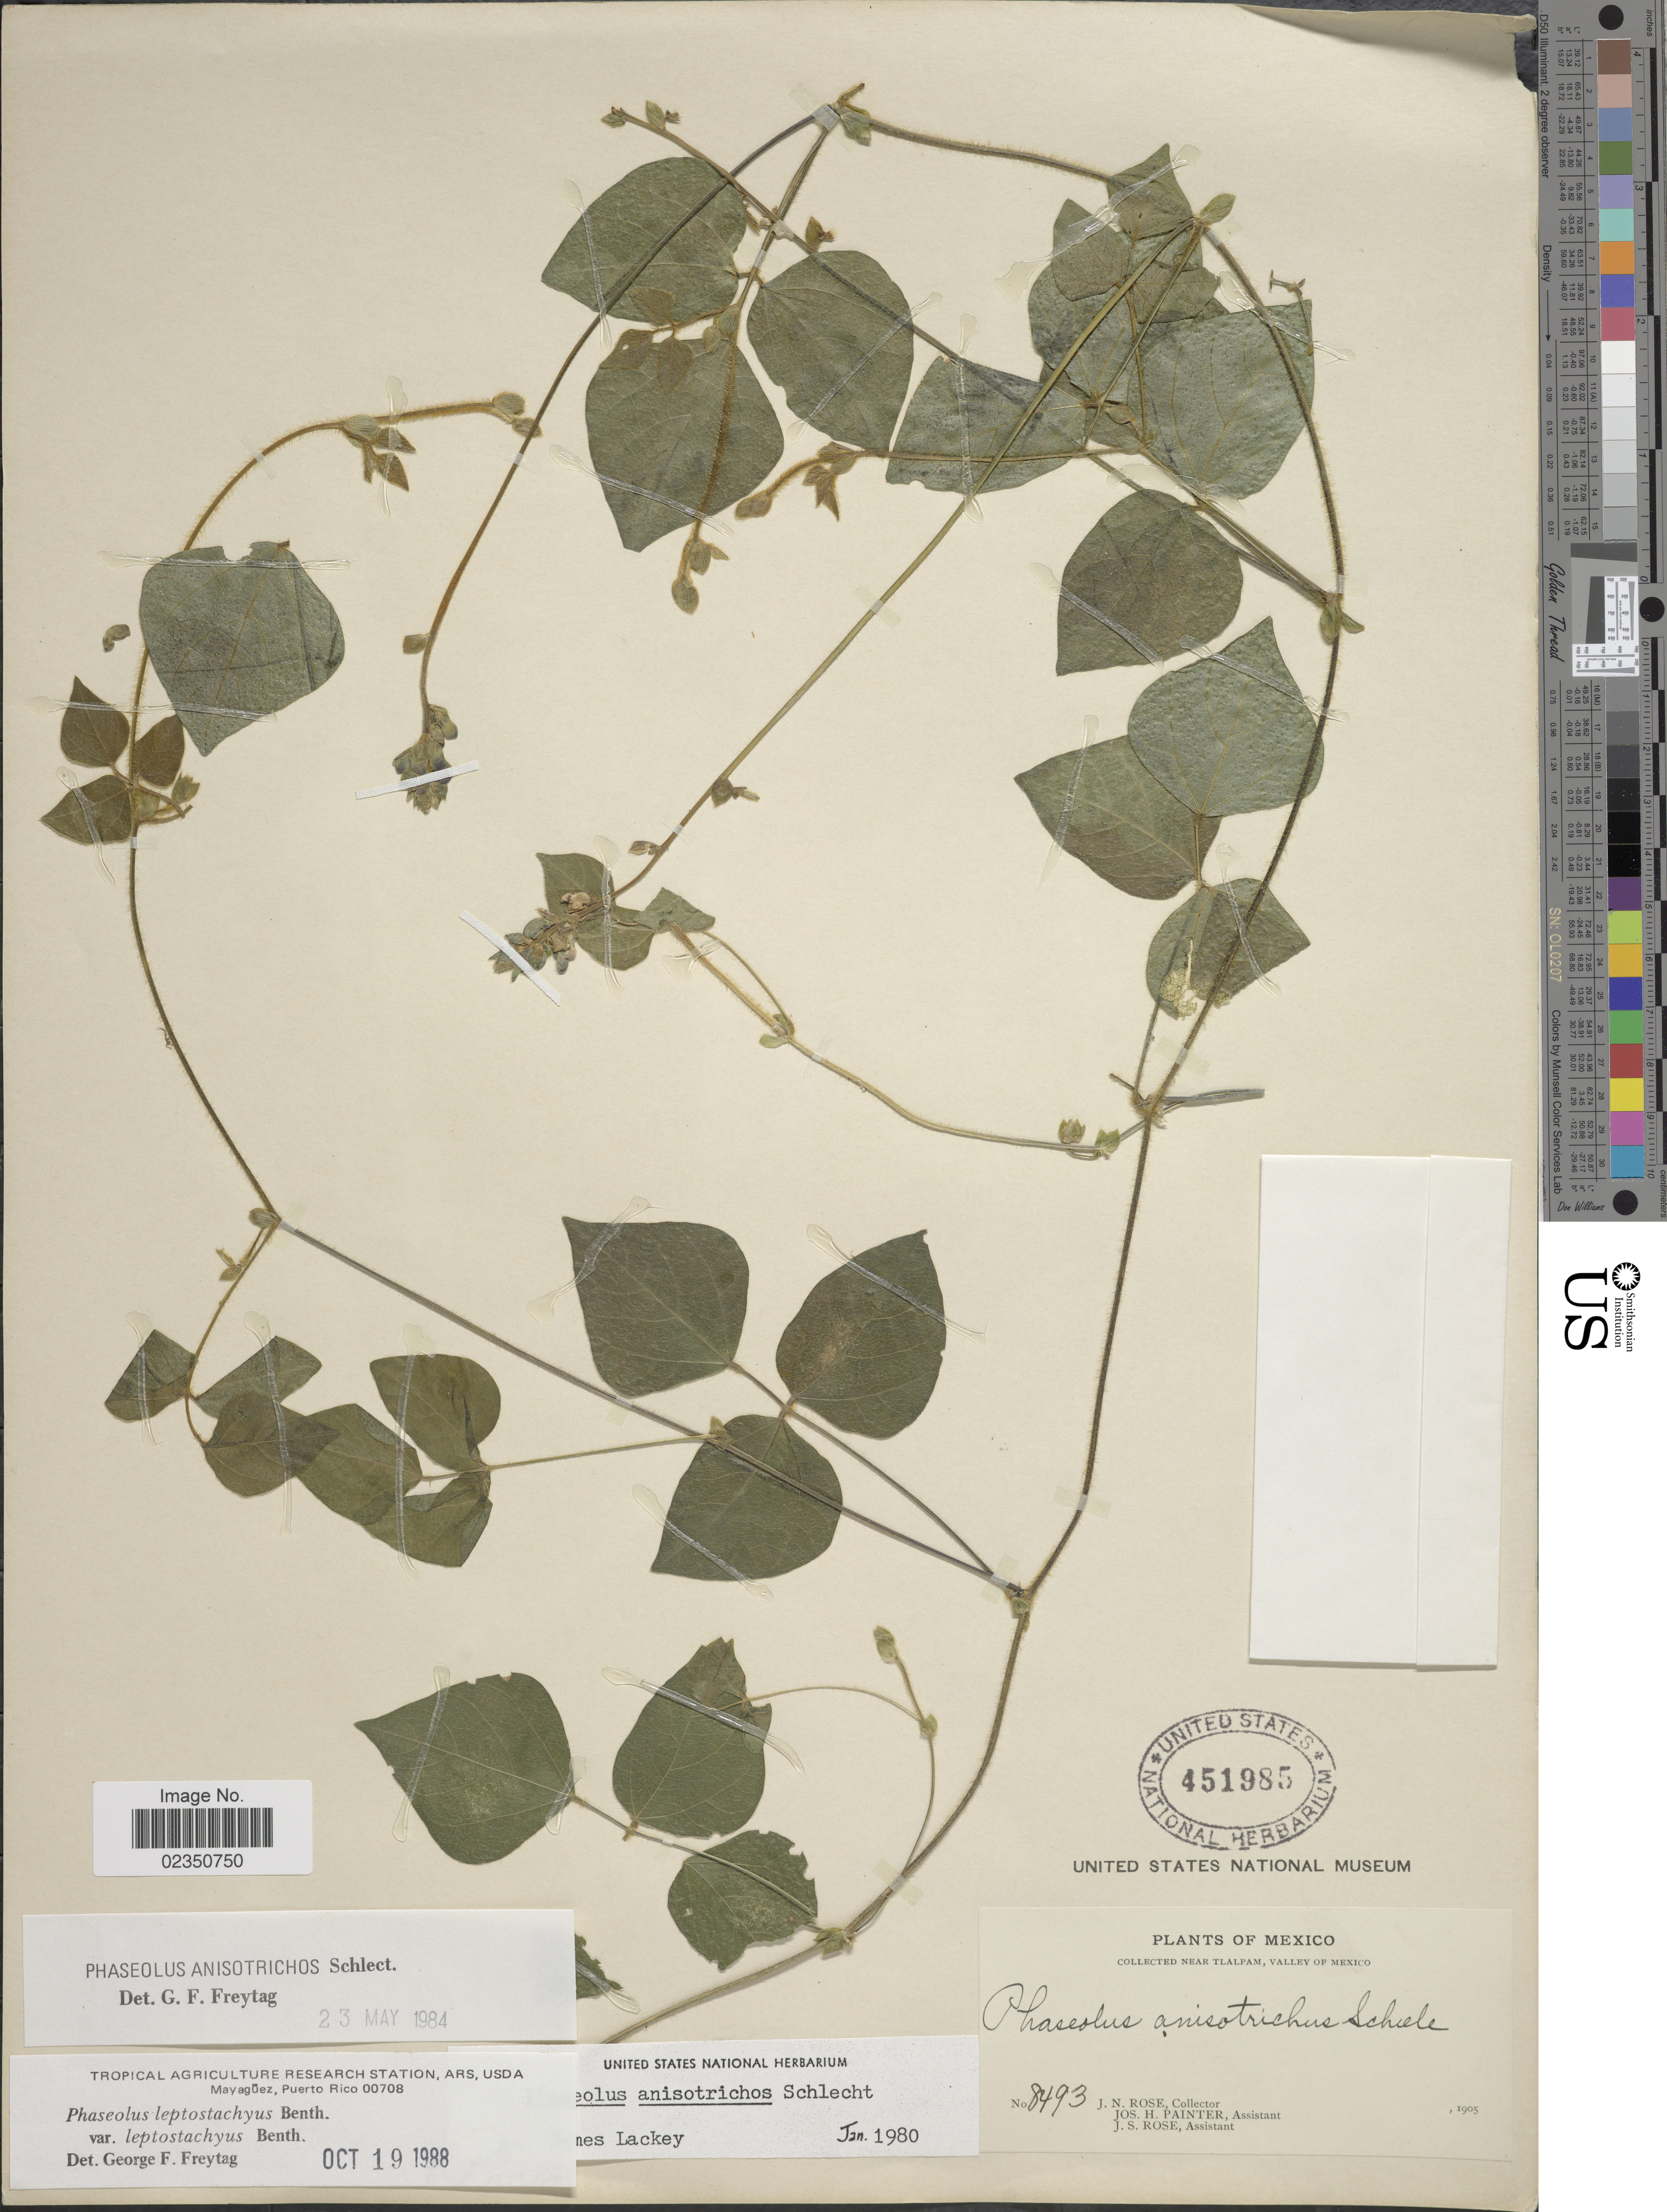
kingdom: Plantae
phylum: Tracheophyta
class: Magnoliopsida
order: Fabales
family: Fabaceae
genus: Phaseolus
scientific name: Phaseolus leptostachyus var. leptostachyus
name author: Benth.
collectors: J. N. Rose, J. H. Painter & J. S. Rose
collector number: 8493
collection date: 1905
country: Mexico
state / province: México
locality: Near Tlalpam, valley of Mexico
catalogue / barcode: US 451985